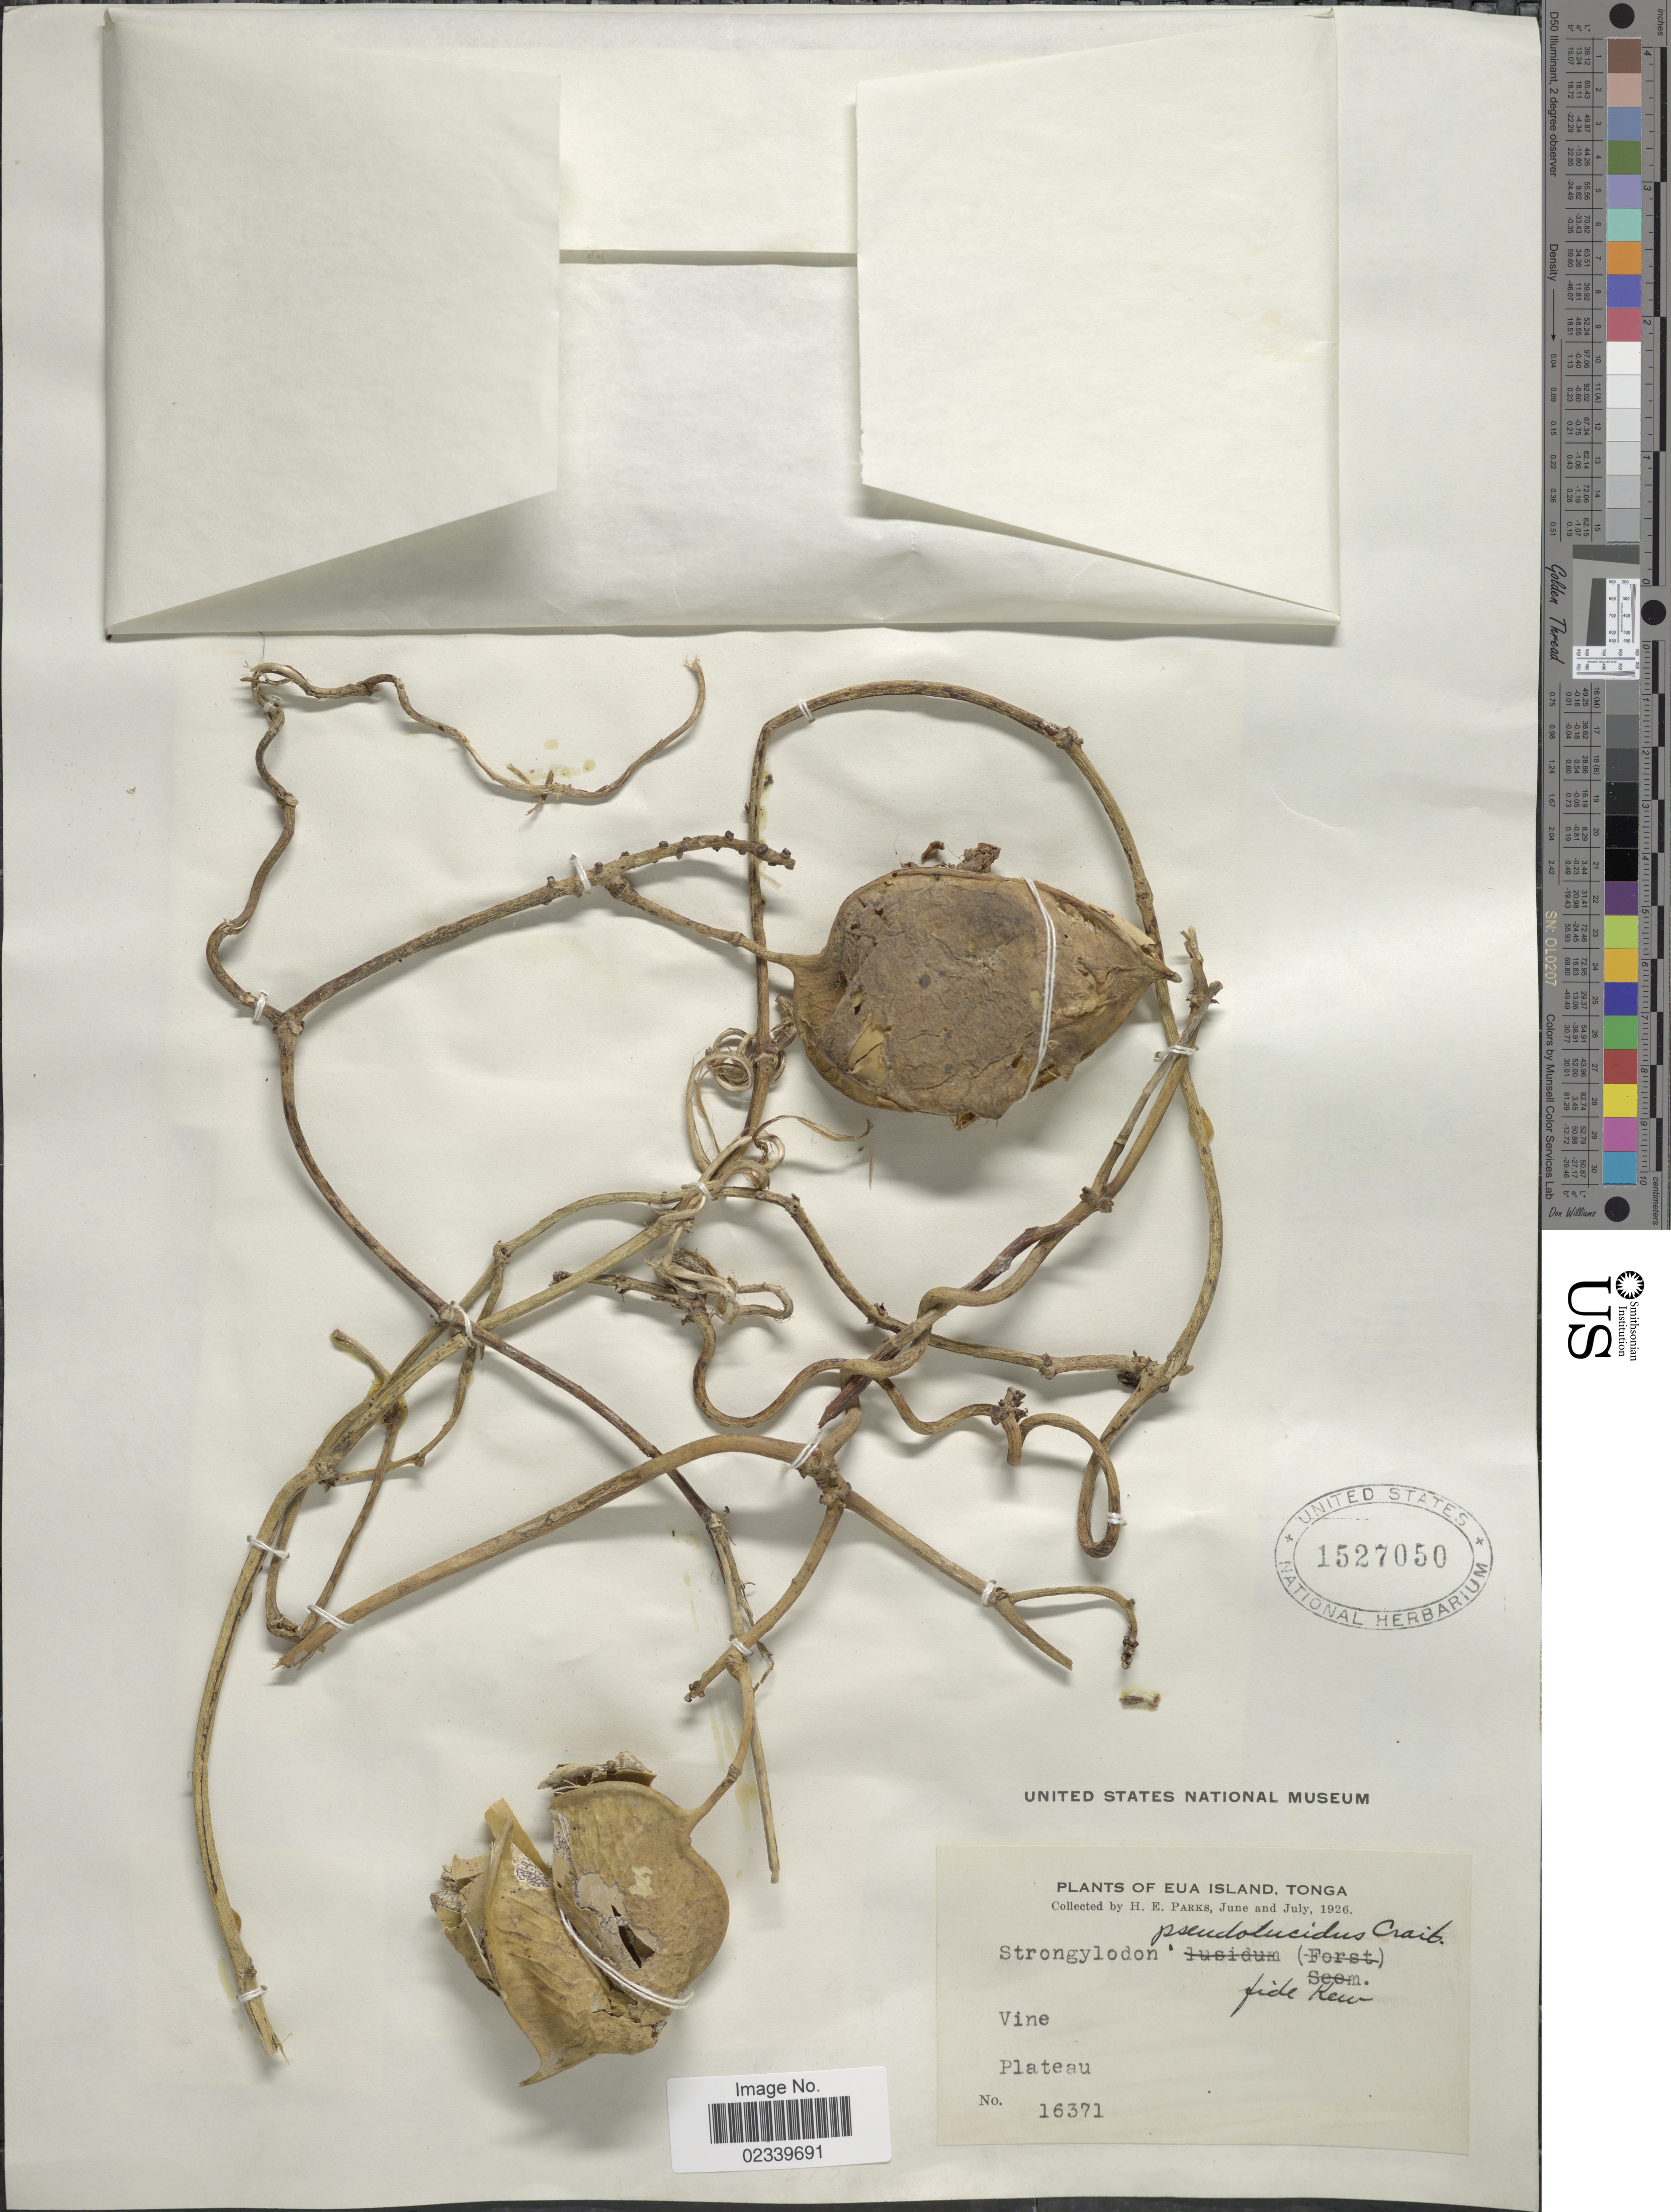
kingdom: Plantae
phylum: Tracheophyta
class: Magnoliopsida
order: Fabales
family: Fabaceae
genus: Strongylodon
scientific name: Strongylodon pseudolucidus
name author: Craib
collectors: H. E. Parks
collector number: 16371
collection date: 1926-06/1926-07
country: Tonga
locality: Eua Island, Tonga. Vine, Plateau.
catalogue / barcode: US 1527050